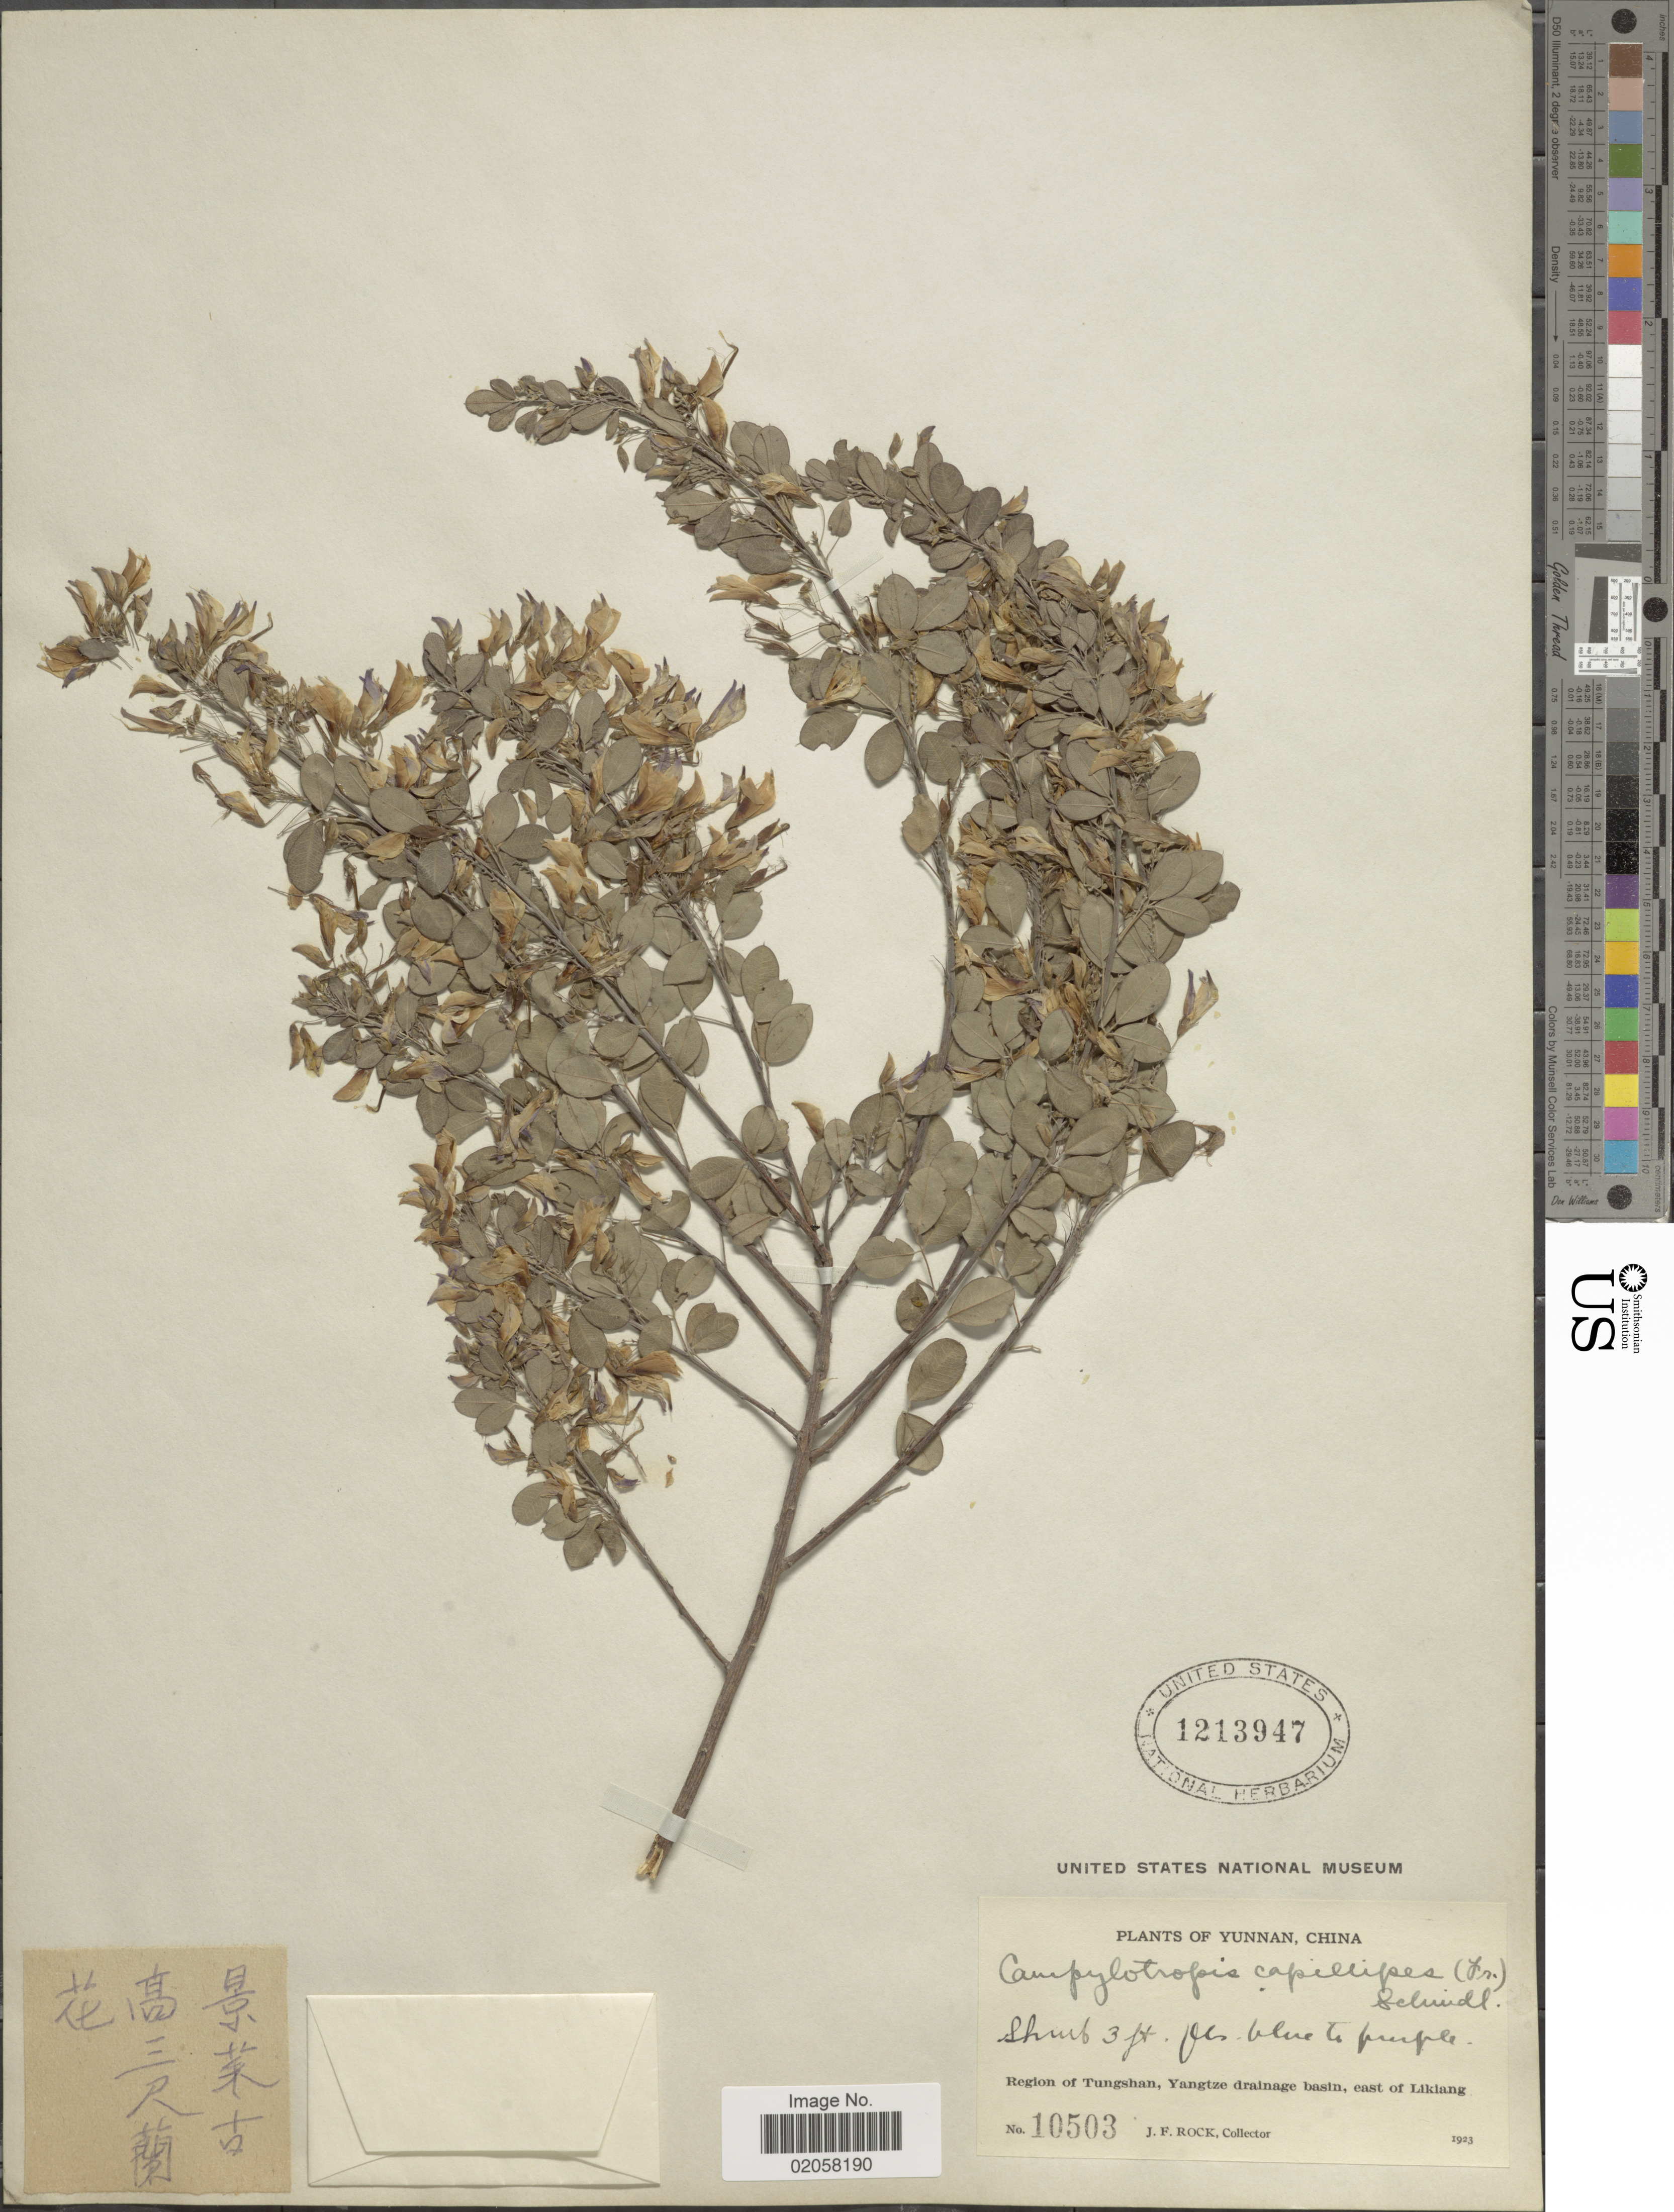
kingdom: Plantae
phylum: Tracheophyta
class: Magnoliopsida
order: Fabales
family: Fabaceae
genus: Campylotropis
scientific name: Campylotropis capillipes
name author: (Franch.) Schindl.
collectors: J. Rock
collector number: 10503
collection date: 1923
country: China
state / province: Yunnan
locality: Region of Tungshan, Yangtze drainage basin, east of Likiang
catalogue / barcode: US 1213947